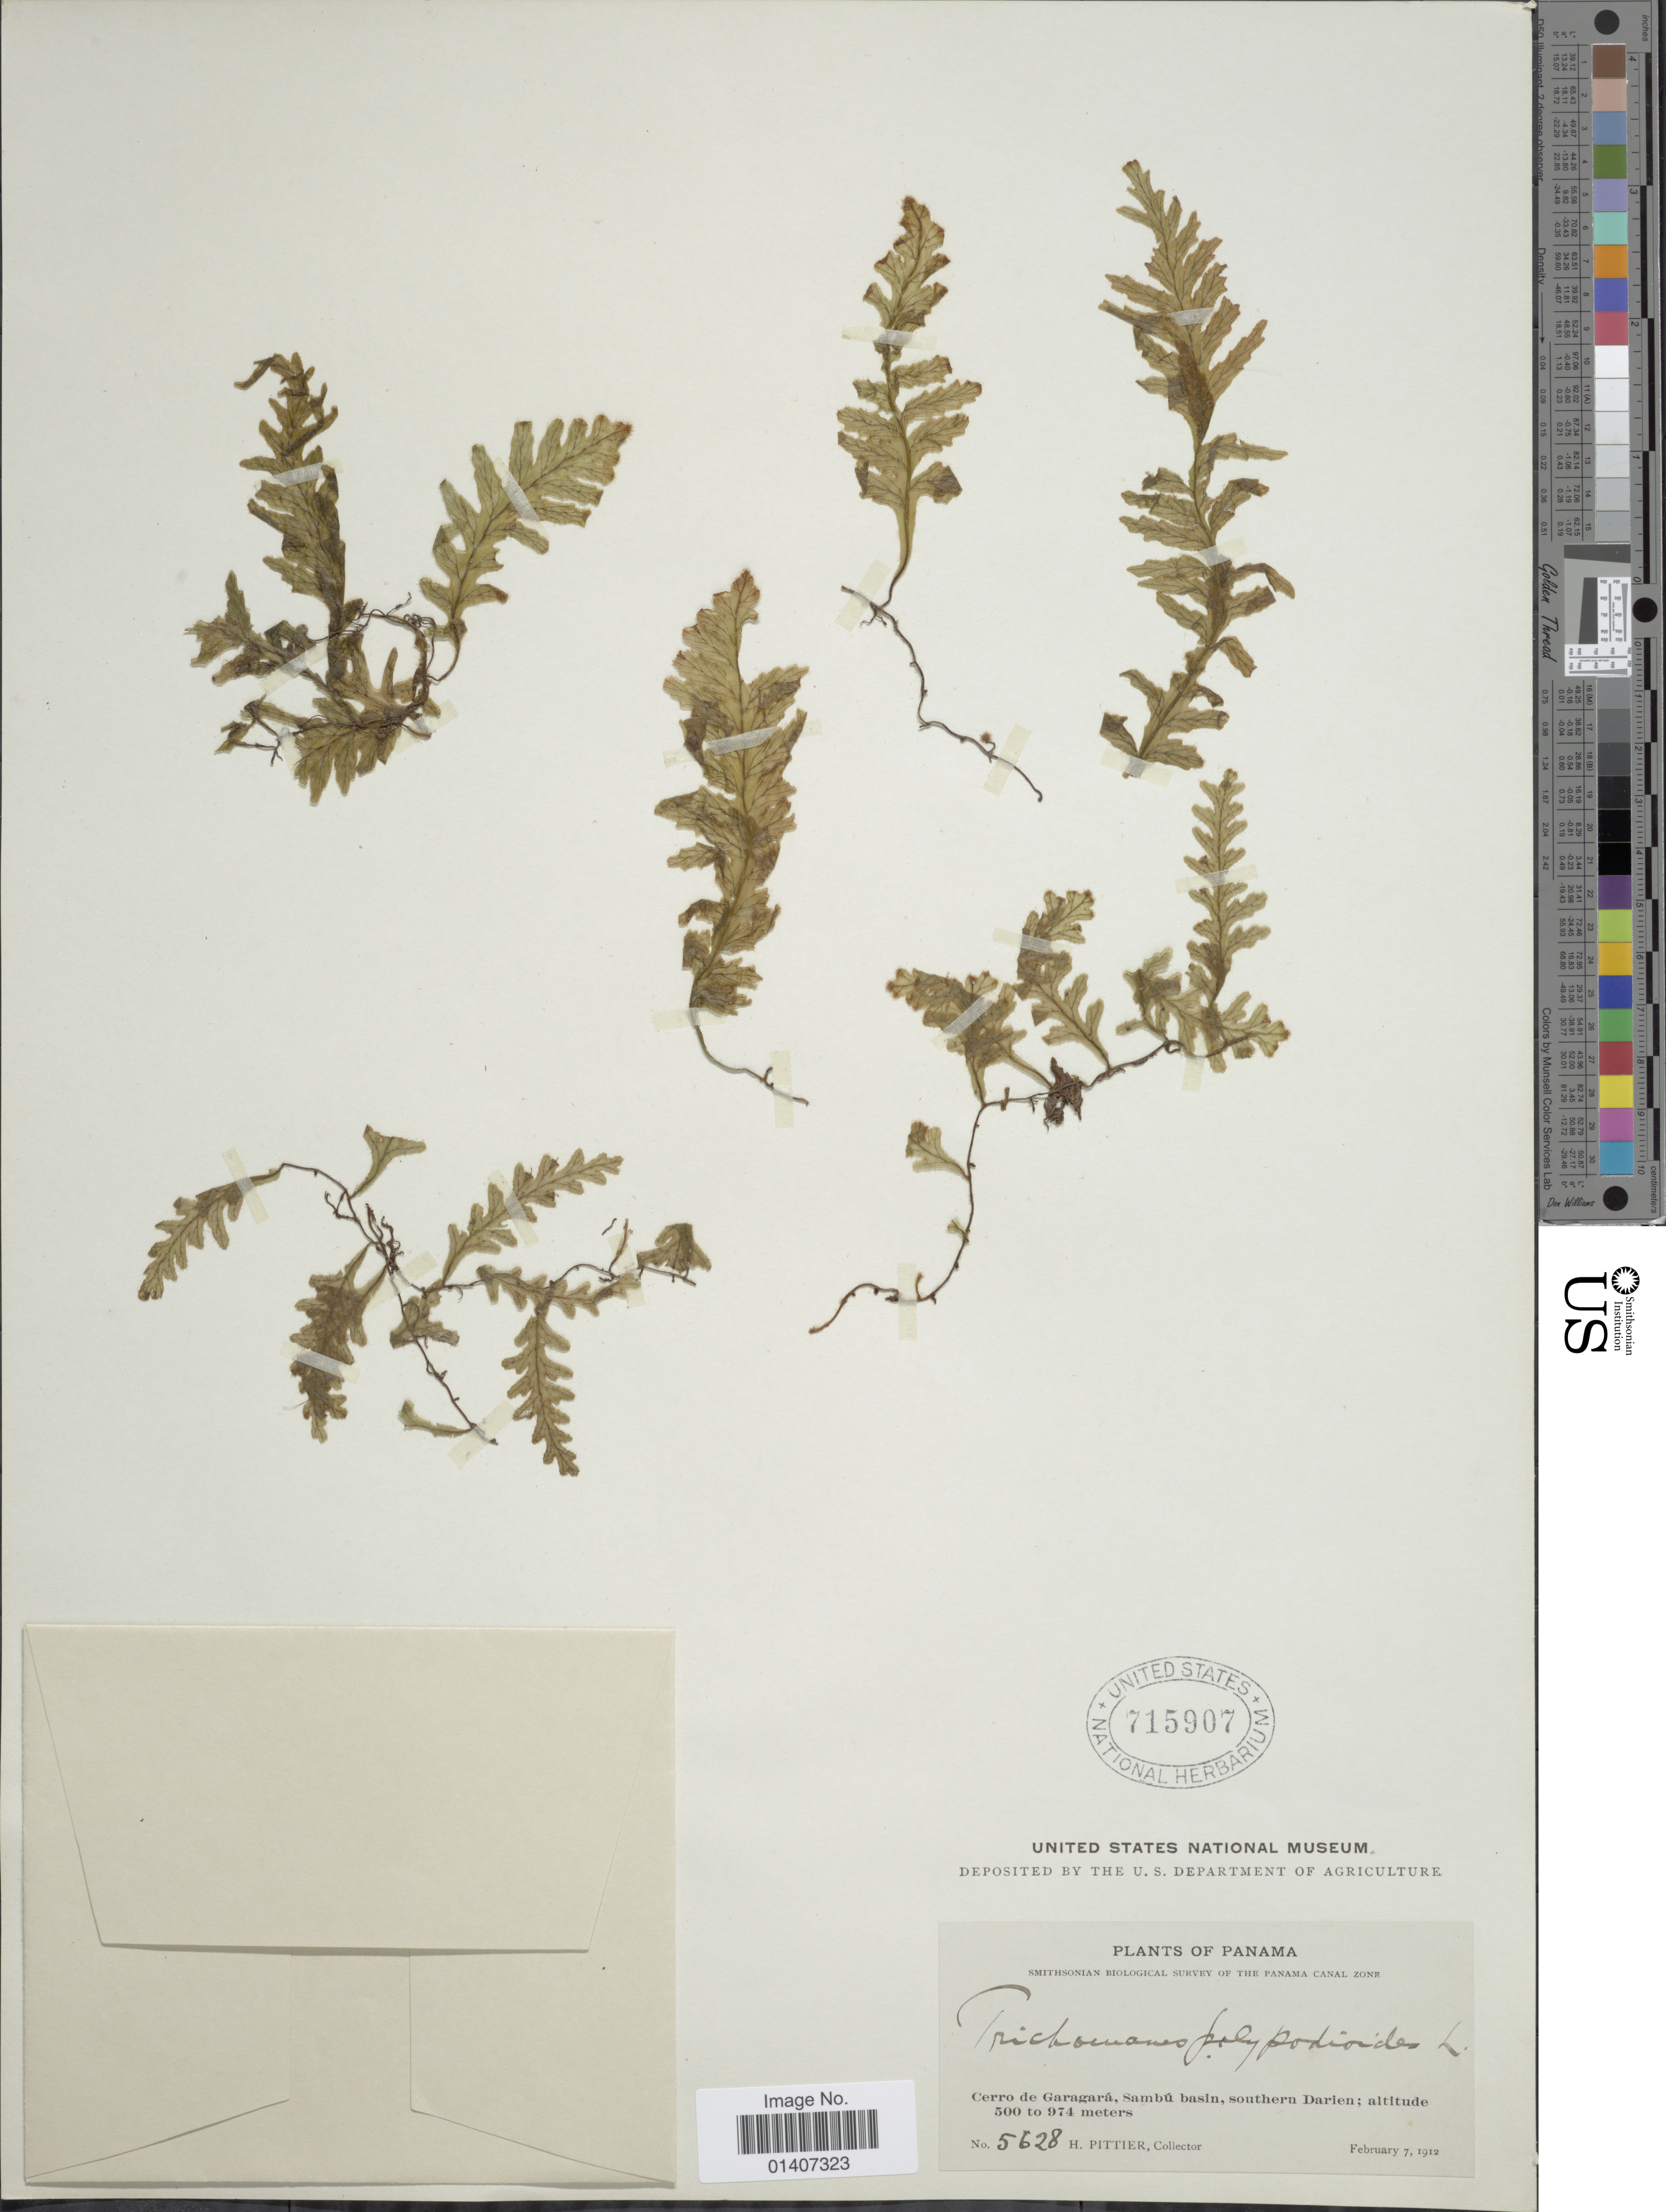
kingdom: Plantae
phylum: Tracheophyta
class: Polypodiopsida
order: Hymenophyllales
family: Hymenophyllaceae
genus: Trichomanes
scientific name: Trichomanes anadromum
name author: Rosenst.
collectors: H. F. Pittier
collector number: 5628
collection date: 1912-02-07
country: Panama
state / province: Darién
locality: Cerro de Garagará, Sambu basin, southern Darien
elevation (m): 500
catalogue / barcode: US 715907